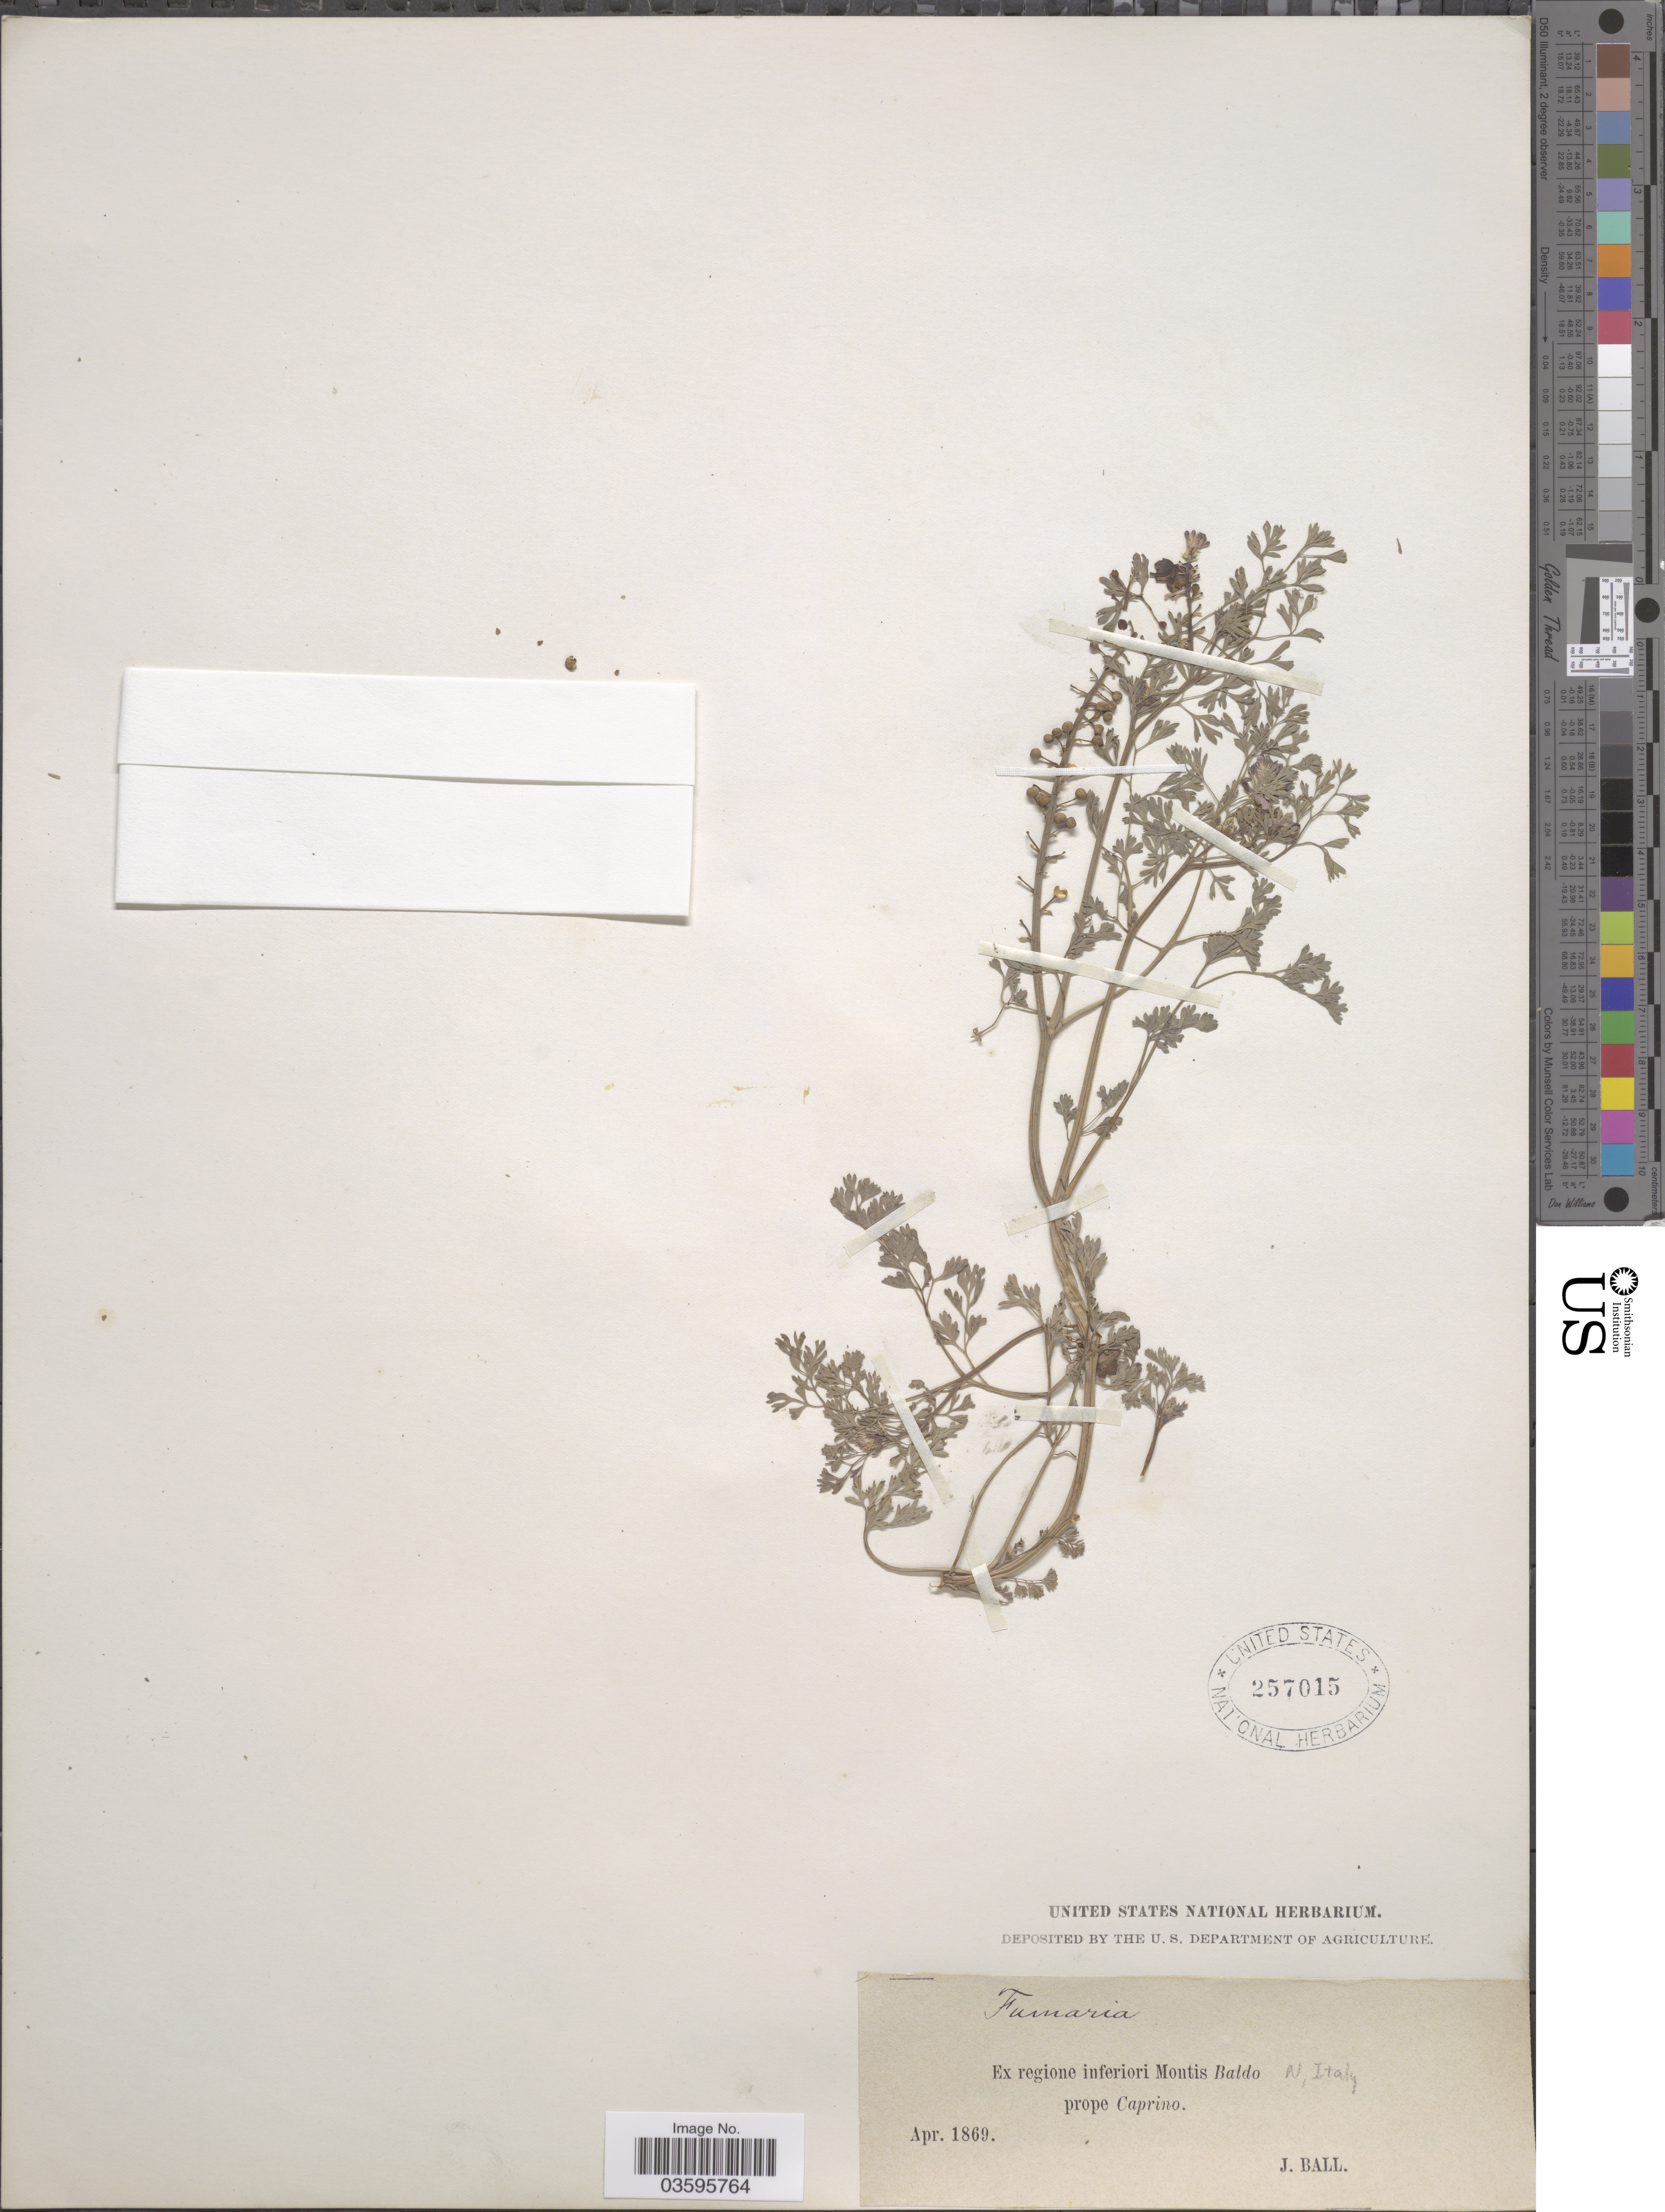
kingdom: Plantae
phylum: Tracheophyta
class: Magnoliopsida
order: Ranunculales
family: Papaveraceae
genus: Fumaria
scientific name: Fumaria sp.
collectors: J. Ball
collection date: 1869-04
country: Italy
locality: Ex regione inferiori Montis Baldo, prope Caprino. N. Italy.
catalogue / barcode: US 257015